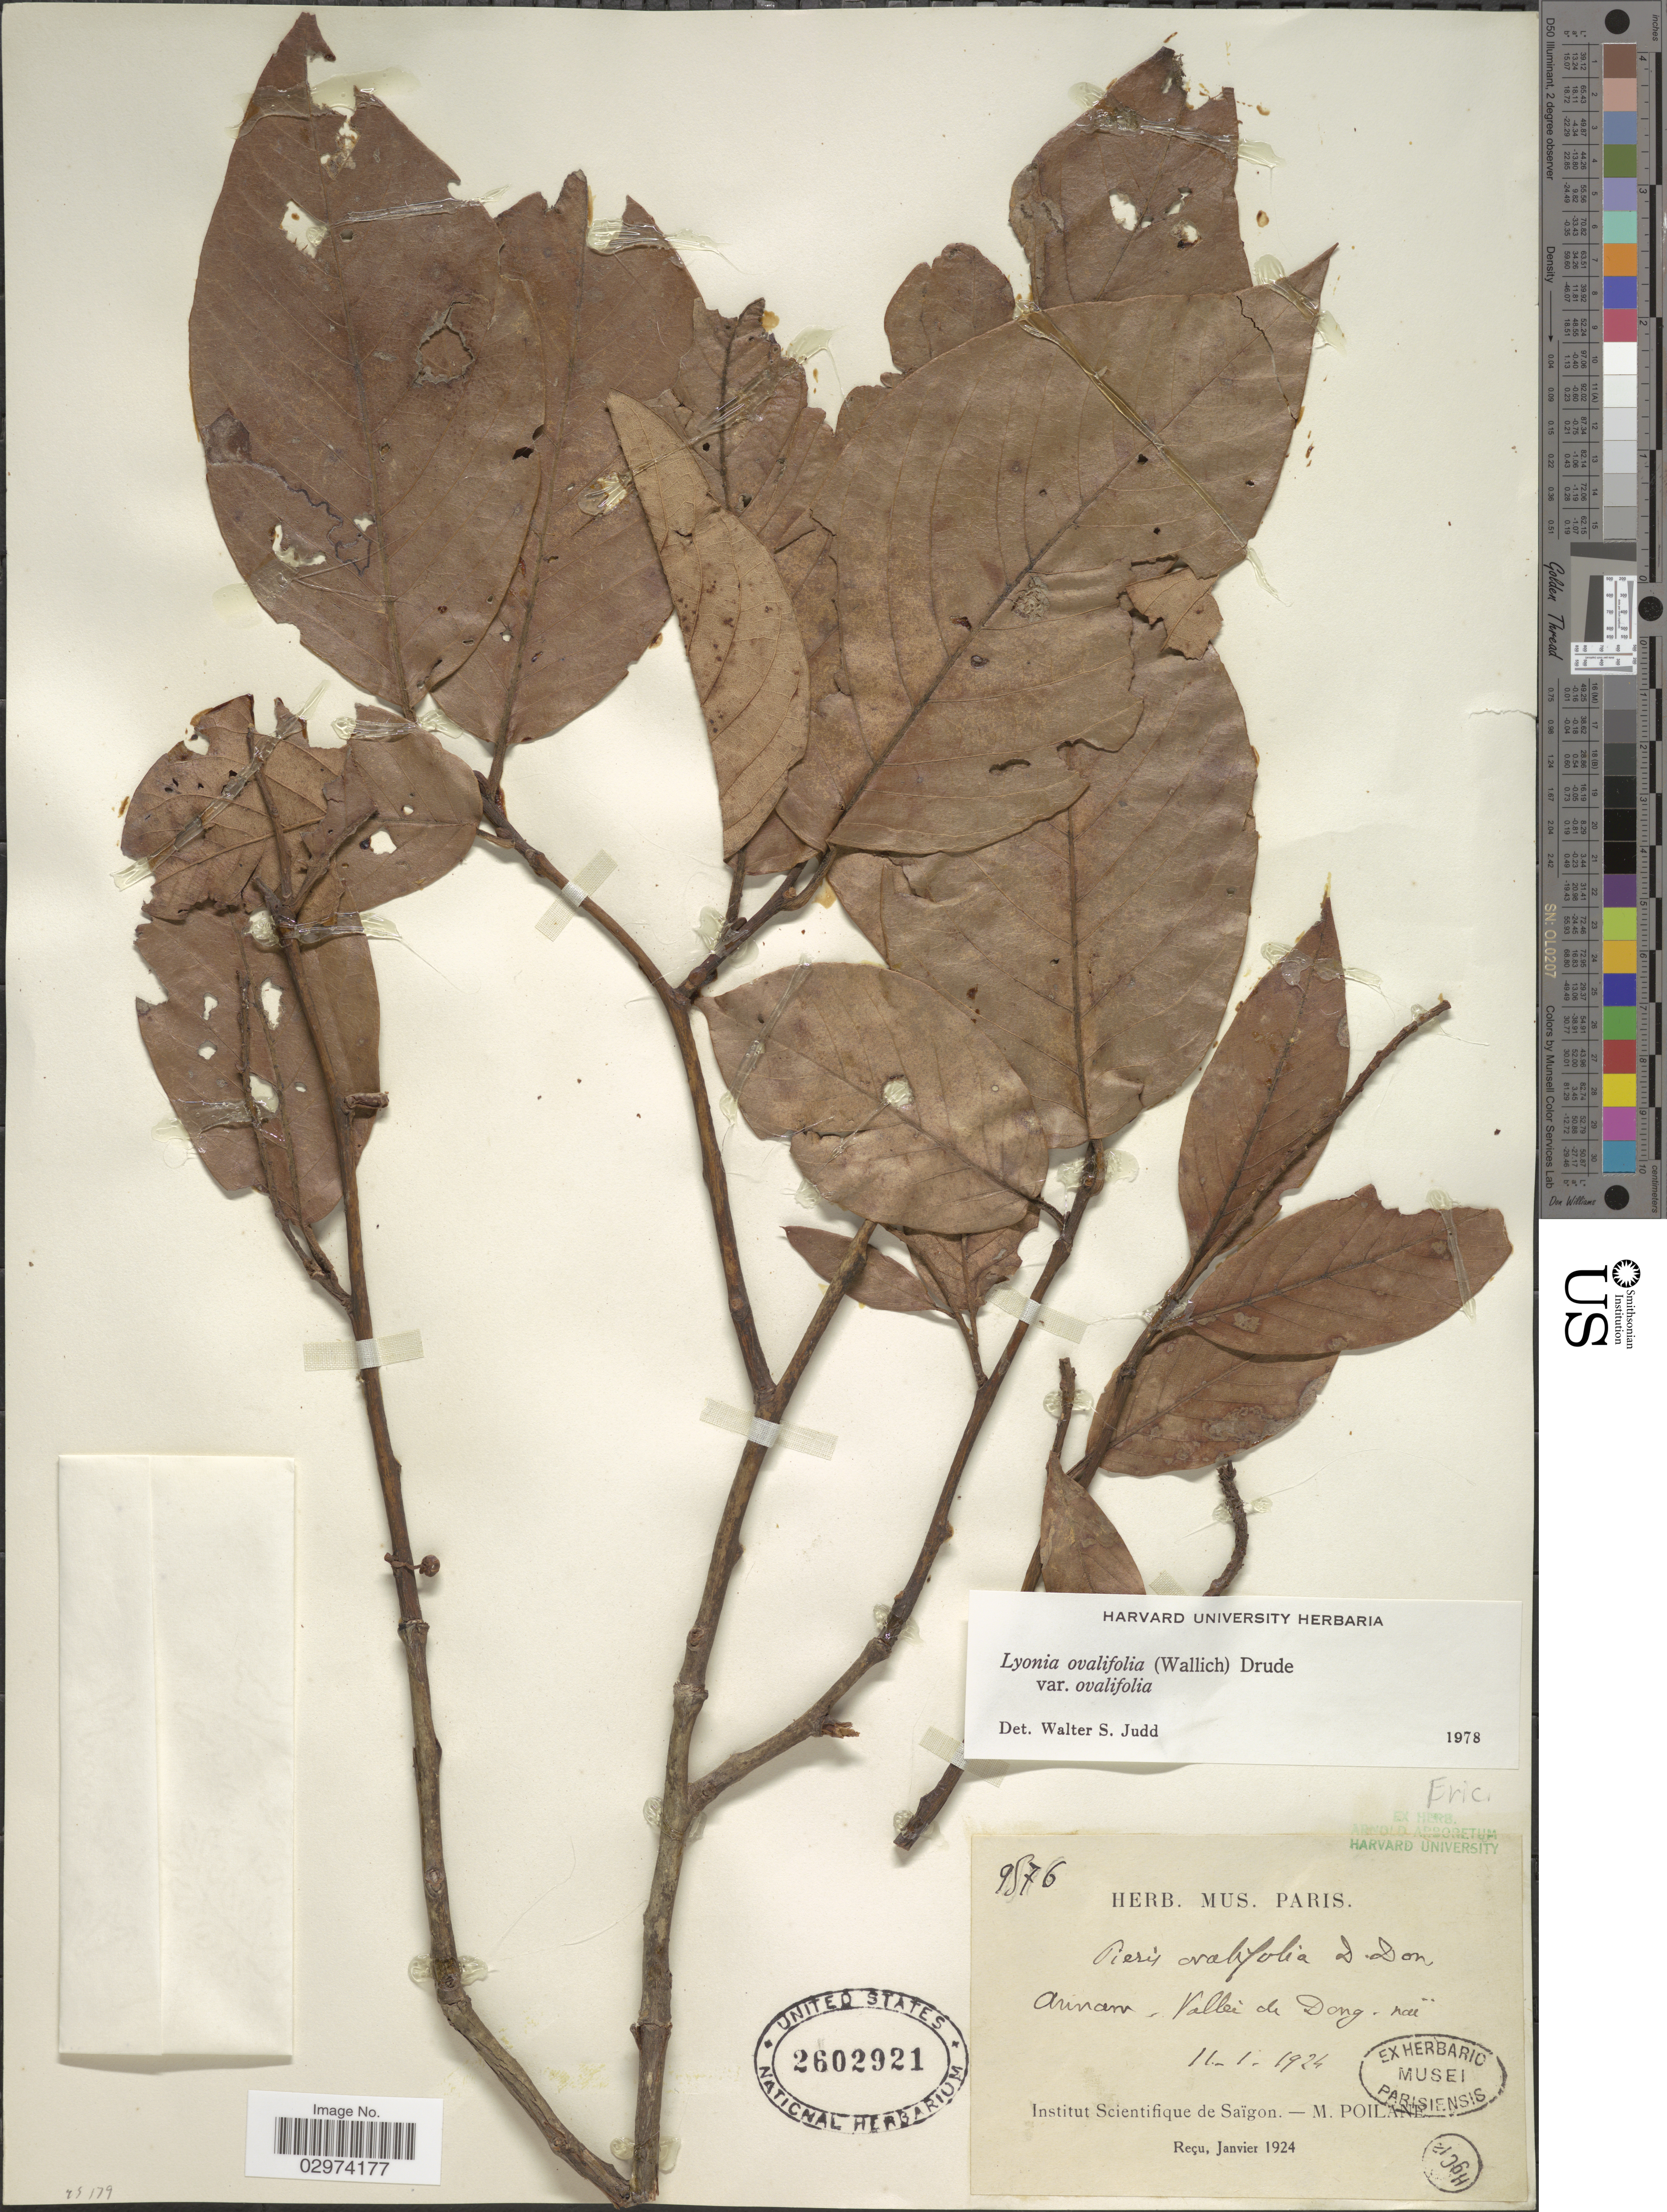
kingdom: Plantae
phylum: Tracheophyta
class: Magnoliopsida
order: Ericales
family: Ericaceae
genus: Lyonia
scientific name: Lyonia ovalifolia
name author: (Wall.) Drude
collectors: M. Poilane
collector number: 9576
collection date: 1924-01-11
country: Vietnam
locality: Annam: Valleé de Dong-nai.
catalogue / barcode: US 2602921